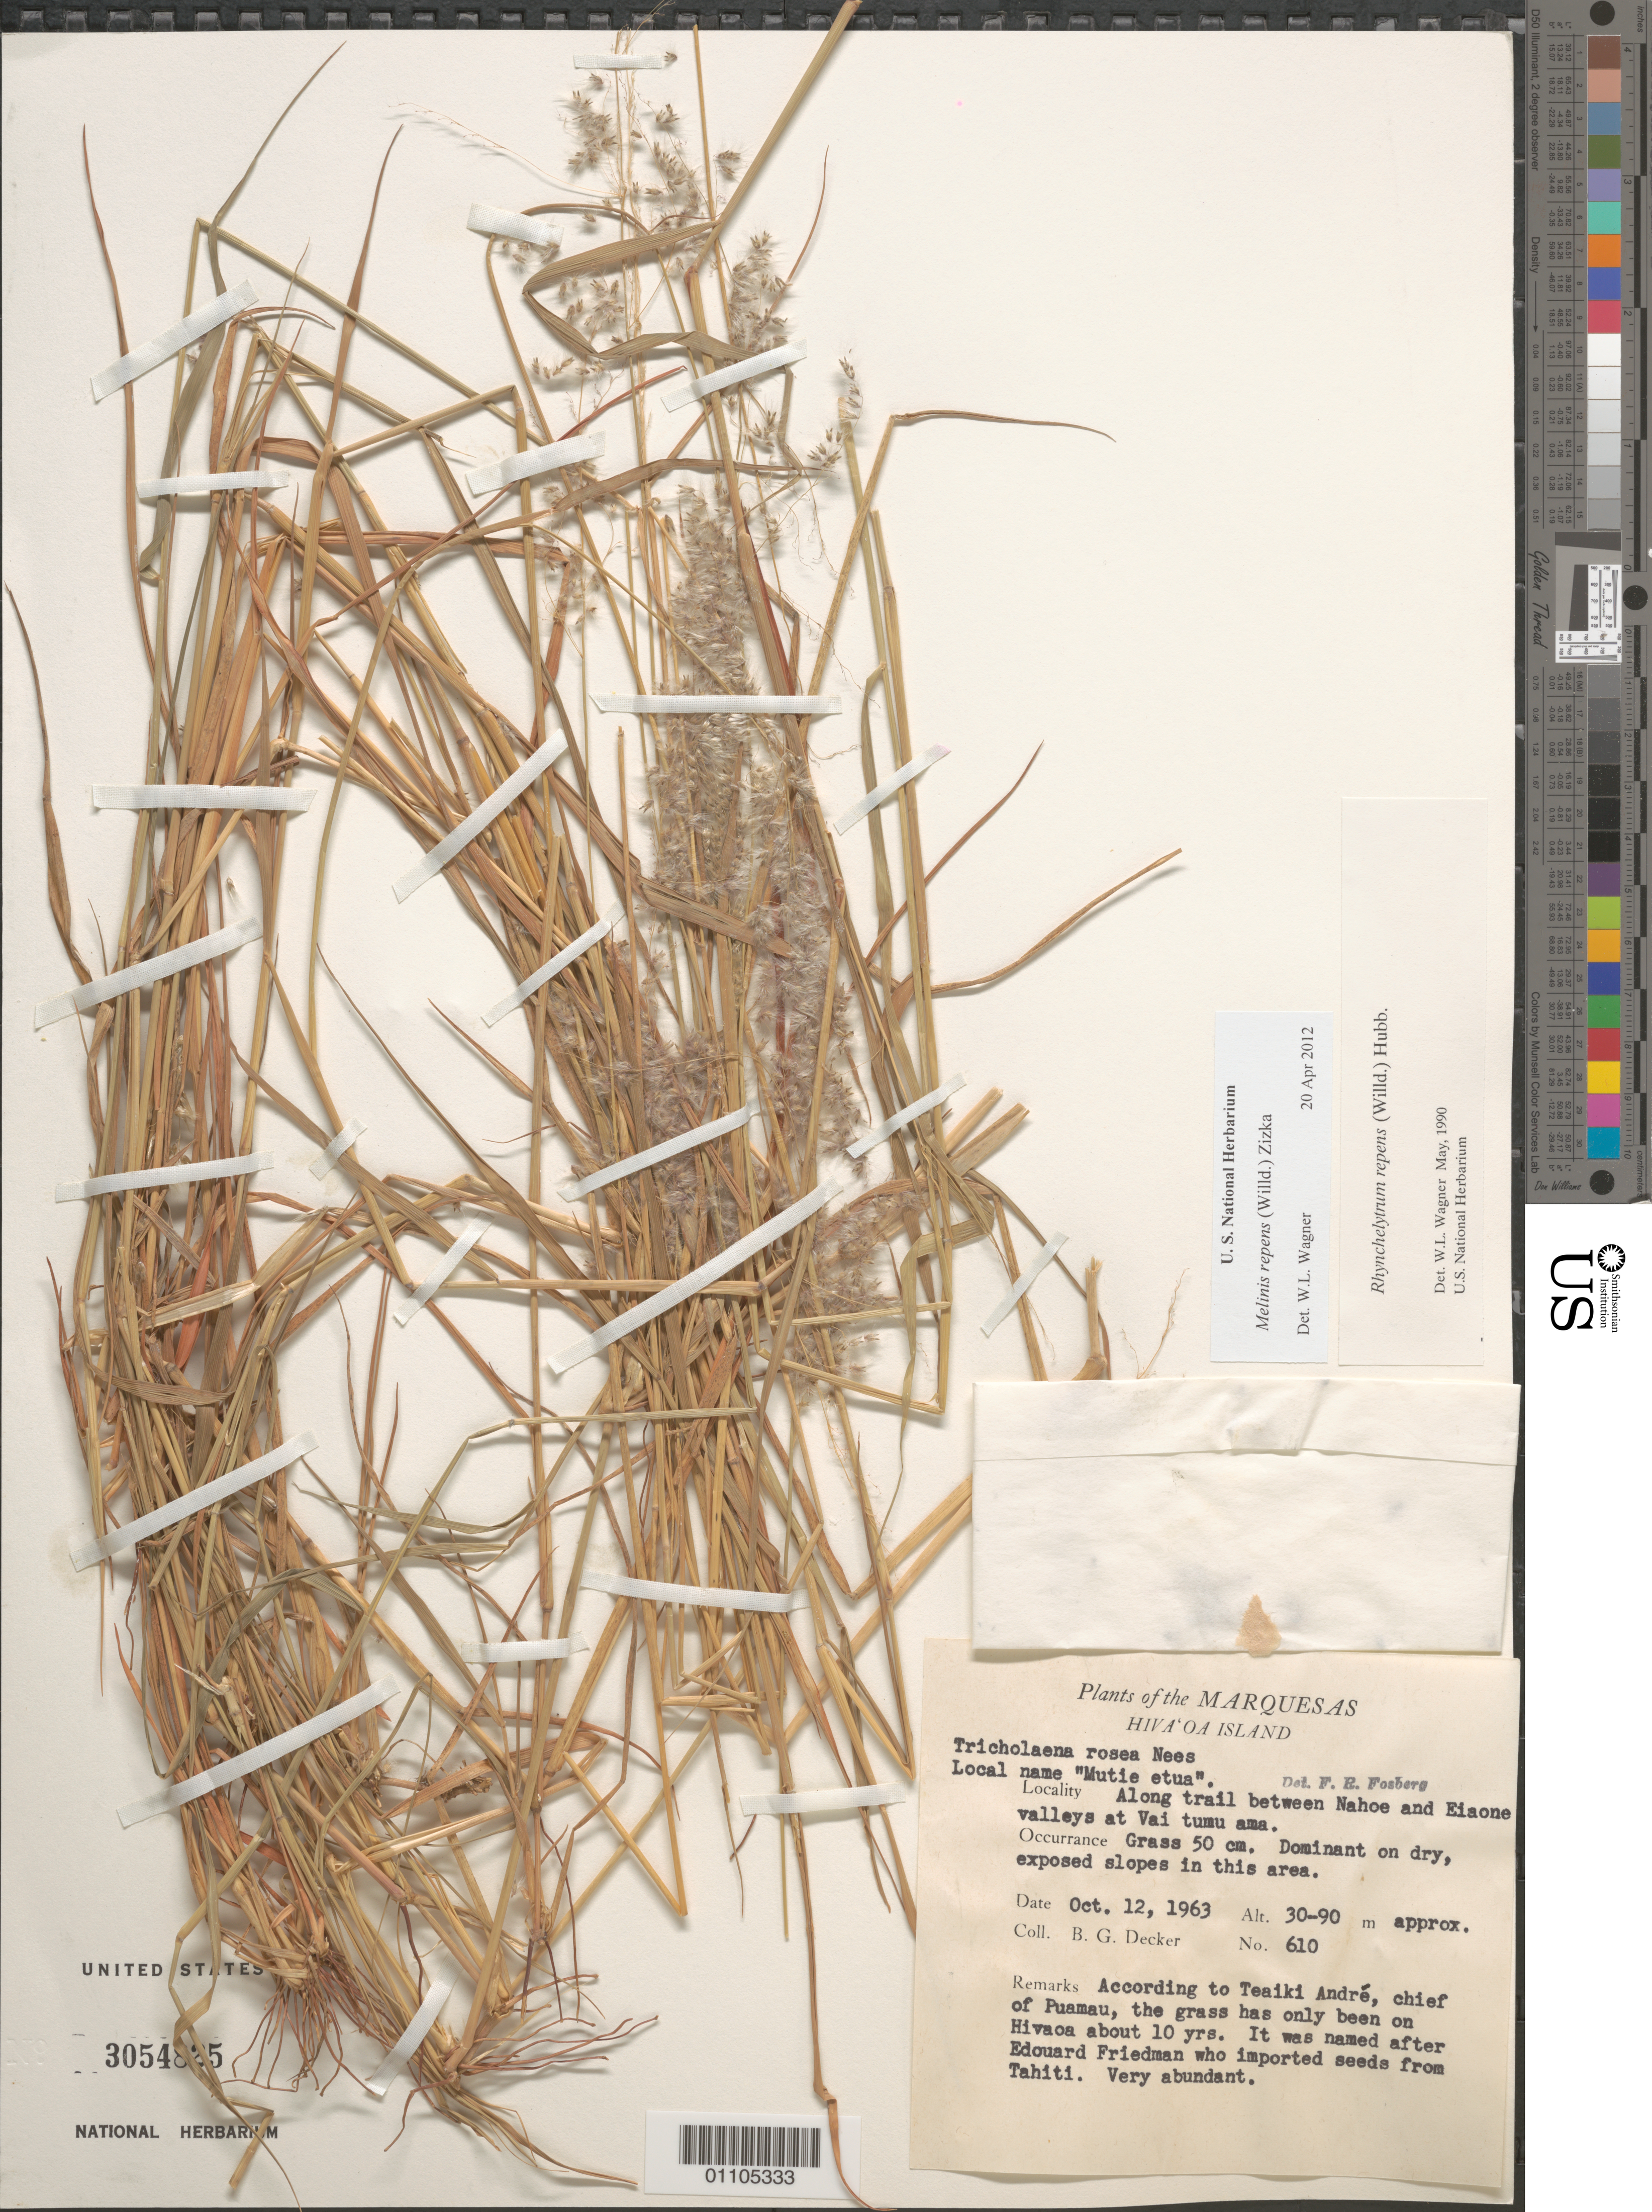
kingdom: Plantae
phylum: Tracheophyta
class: Liliopsida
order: Poales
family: Poaceae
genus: Melinis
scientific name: Melinis repens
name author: (Willd.) Zizka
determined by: Wagner, W. L., (BOT), Smithsonian Institution - National Museum of Natural History (UNITED STATES)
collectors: B. G. Decker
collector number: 610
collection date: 1963-10-12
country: French Polynesia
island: Hiva Oa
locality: along trail between Nahoe and Eiaone valleys at Vai tumu ama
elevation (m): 30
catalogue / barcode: US 3054825